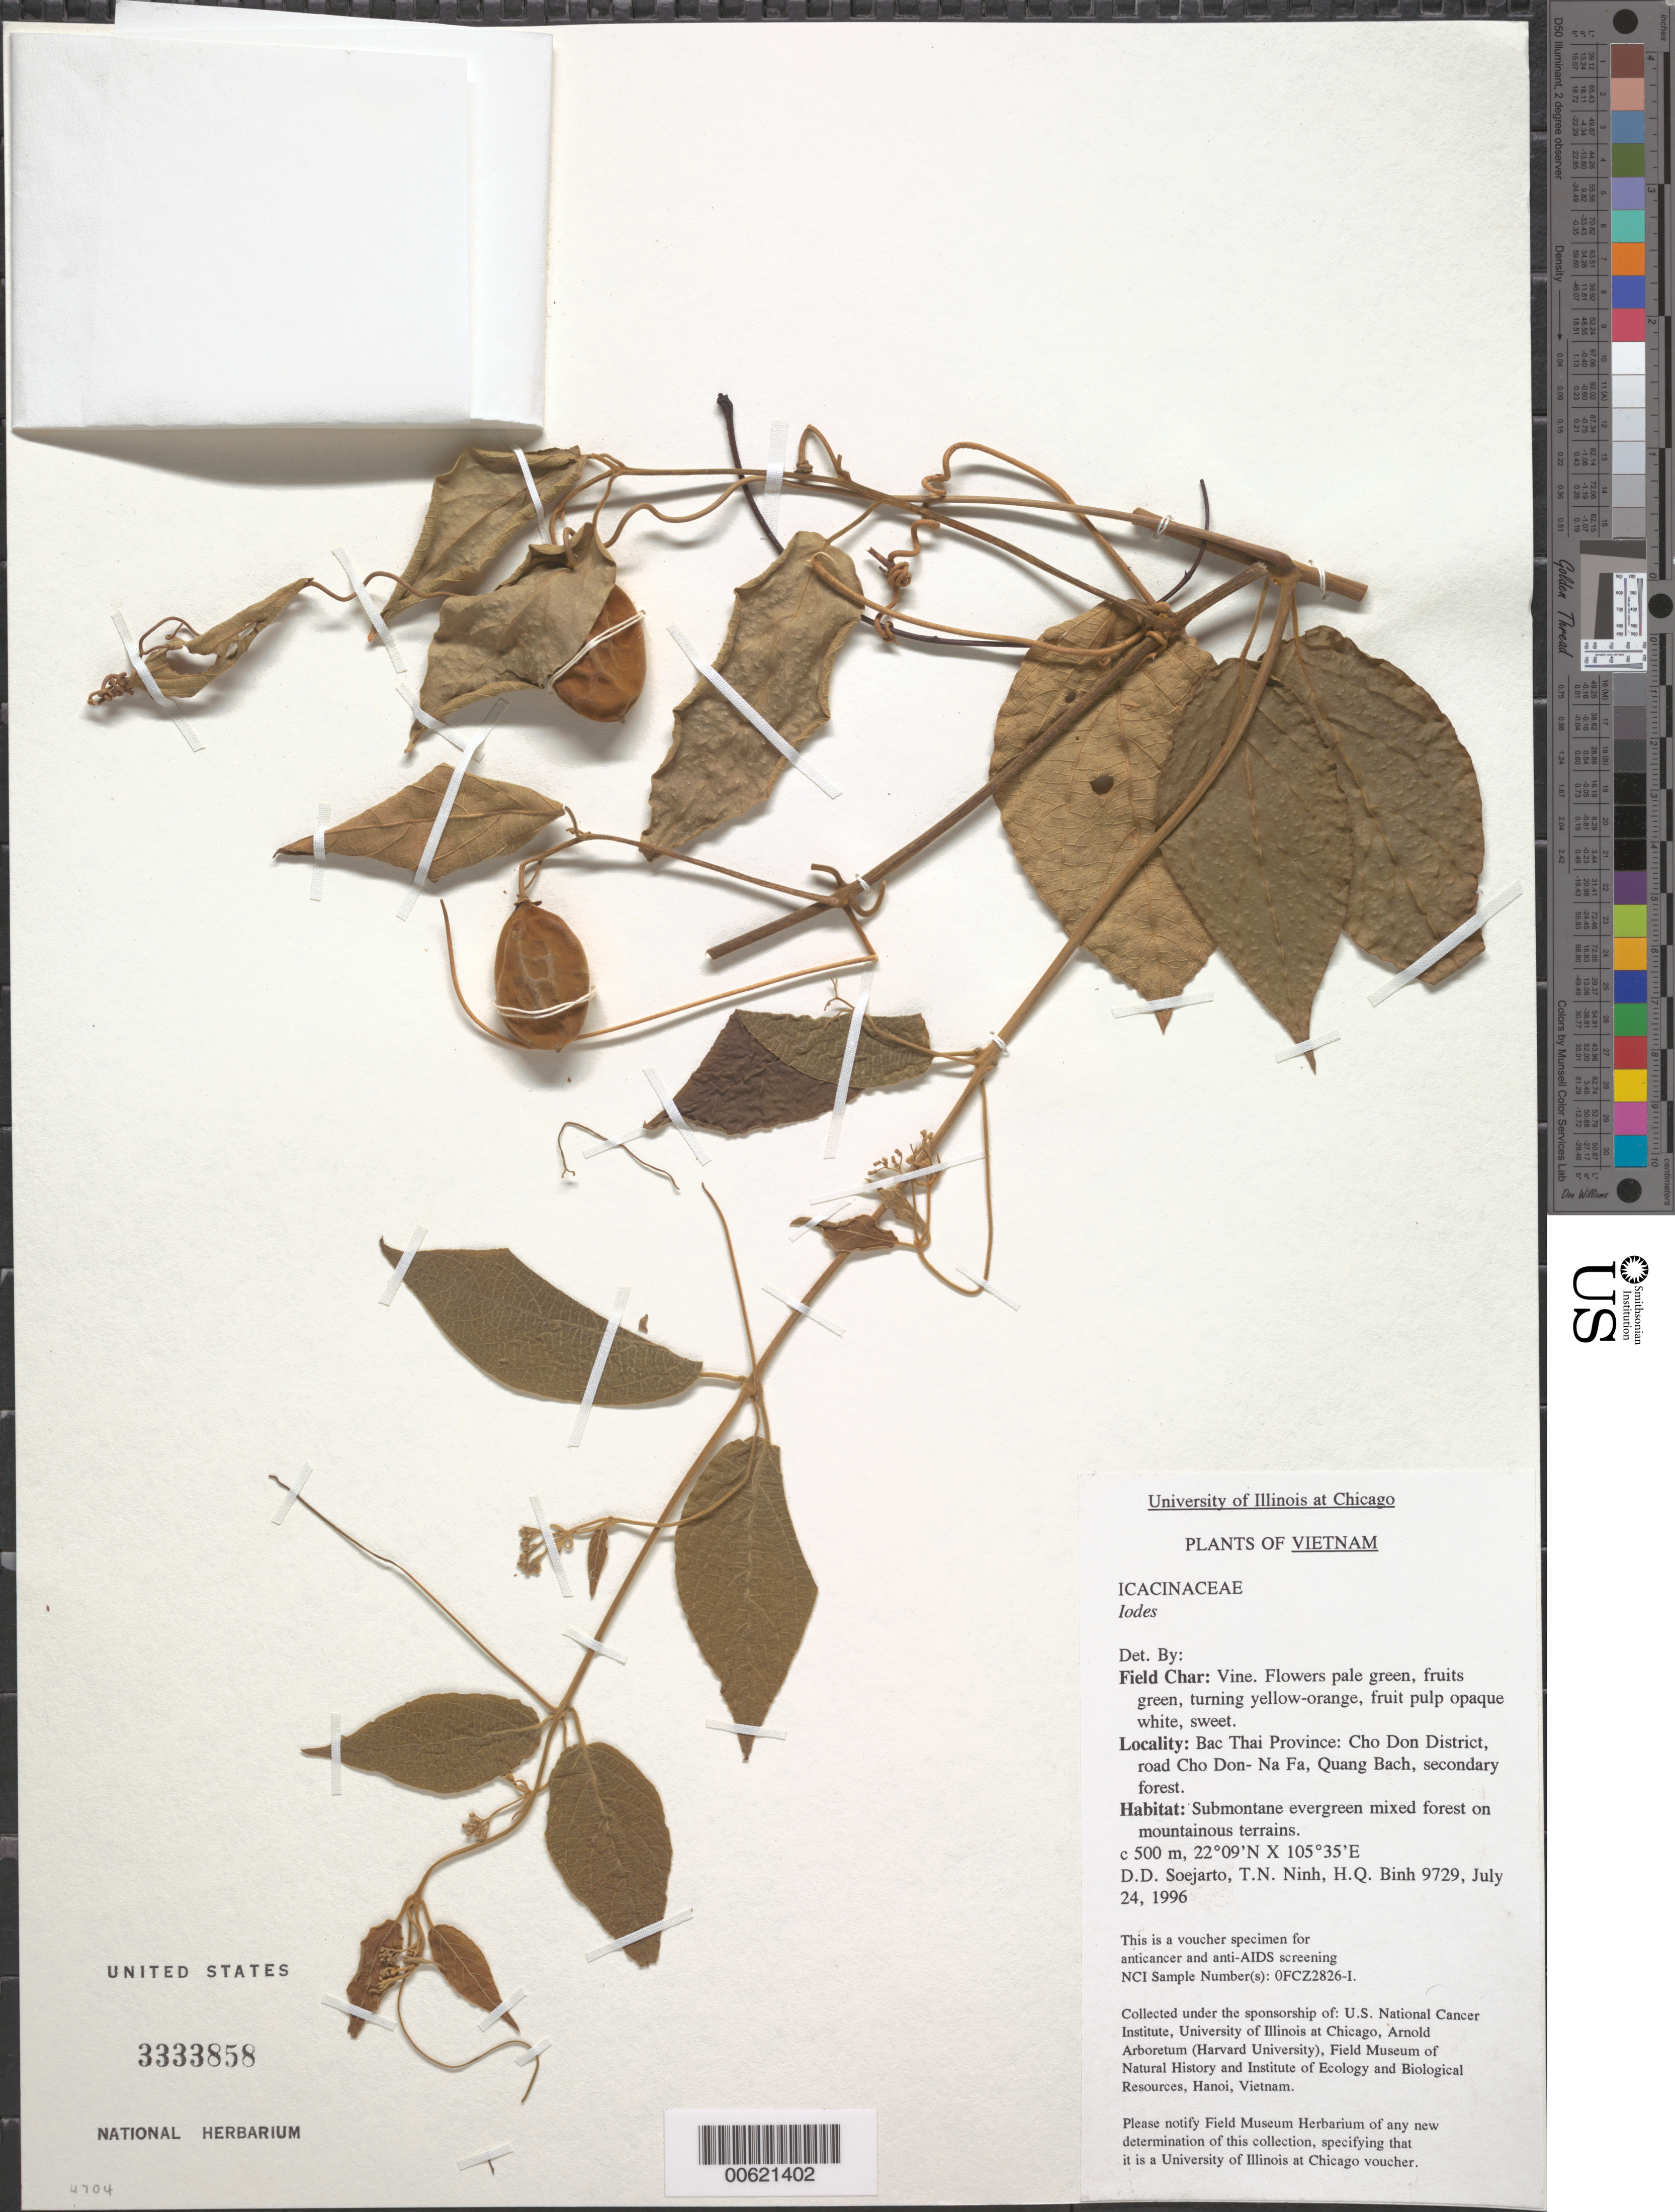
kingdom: Plantae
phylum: Tracheophyta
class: Magnoliopsida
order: Icacinales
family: Icacinaceae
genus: Iodes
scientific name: Iodes sp.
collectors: T. N. Ninh & H. Q. Binh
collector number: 9729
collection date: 1996-07-24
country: Vietnam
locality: Bac Thai Province: Cho Don District, road Cho Don- Na Fa, Quang Bach, secondary forest.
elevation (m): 500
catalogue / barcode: US 3333858